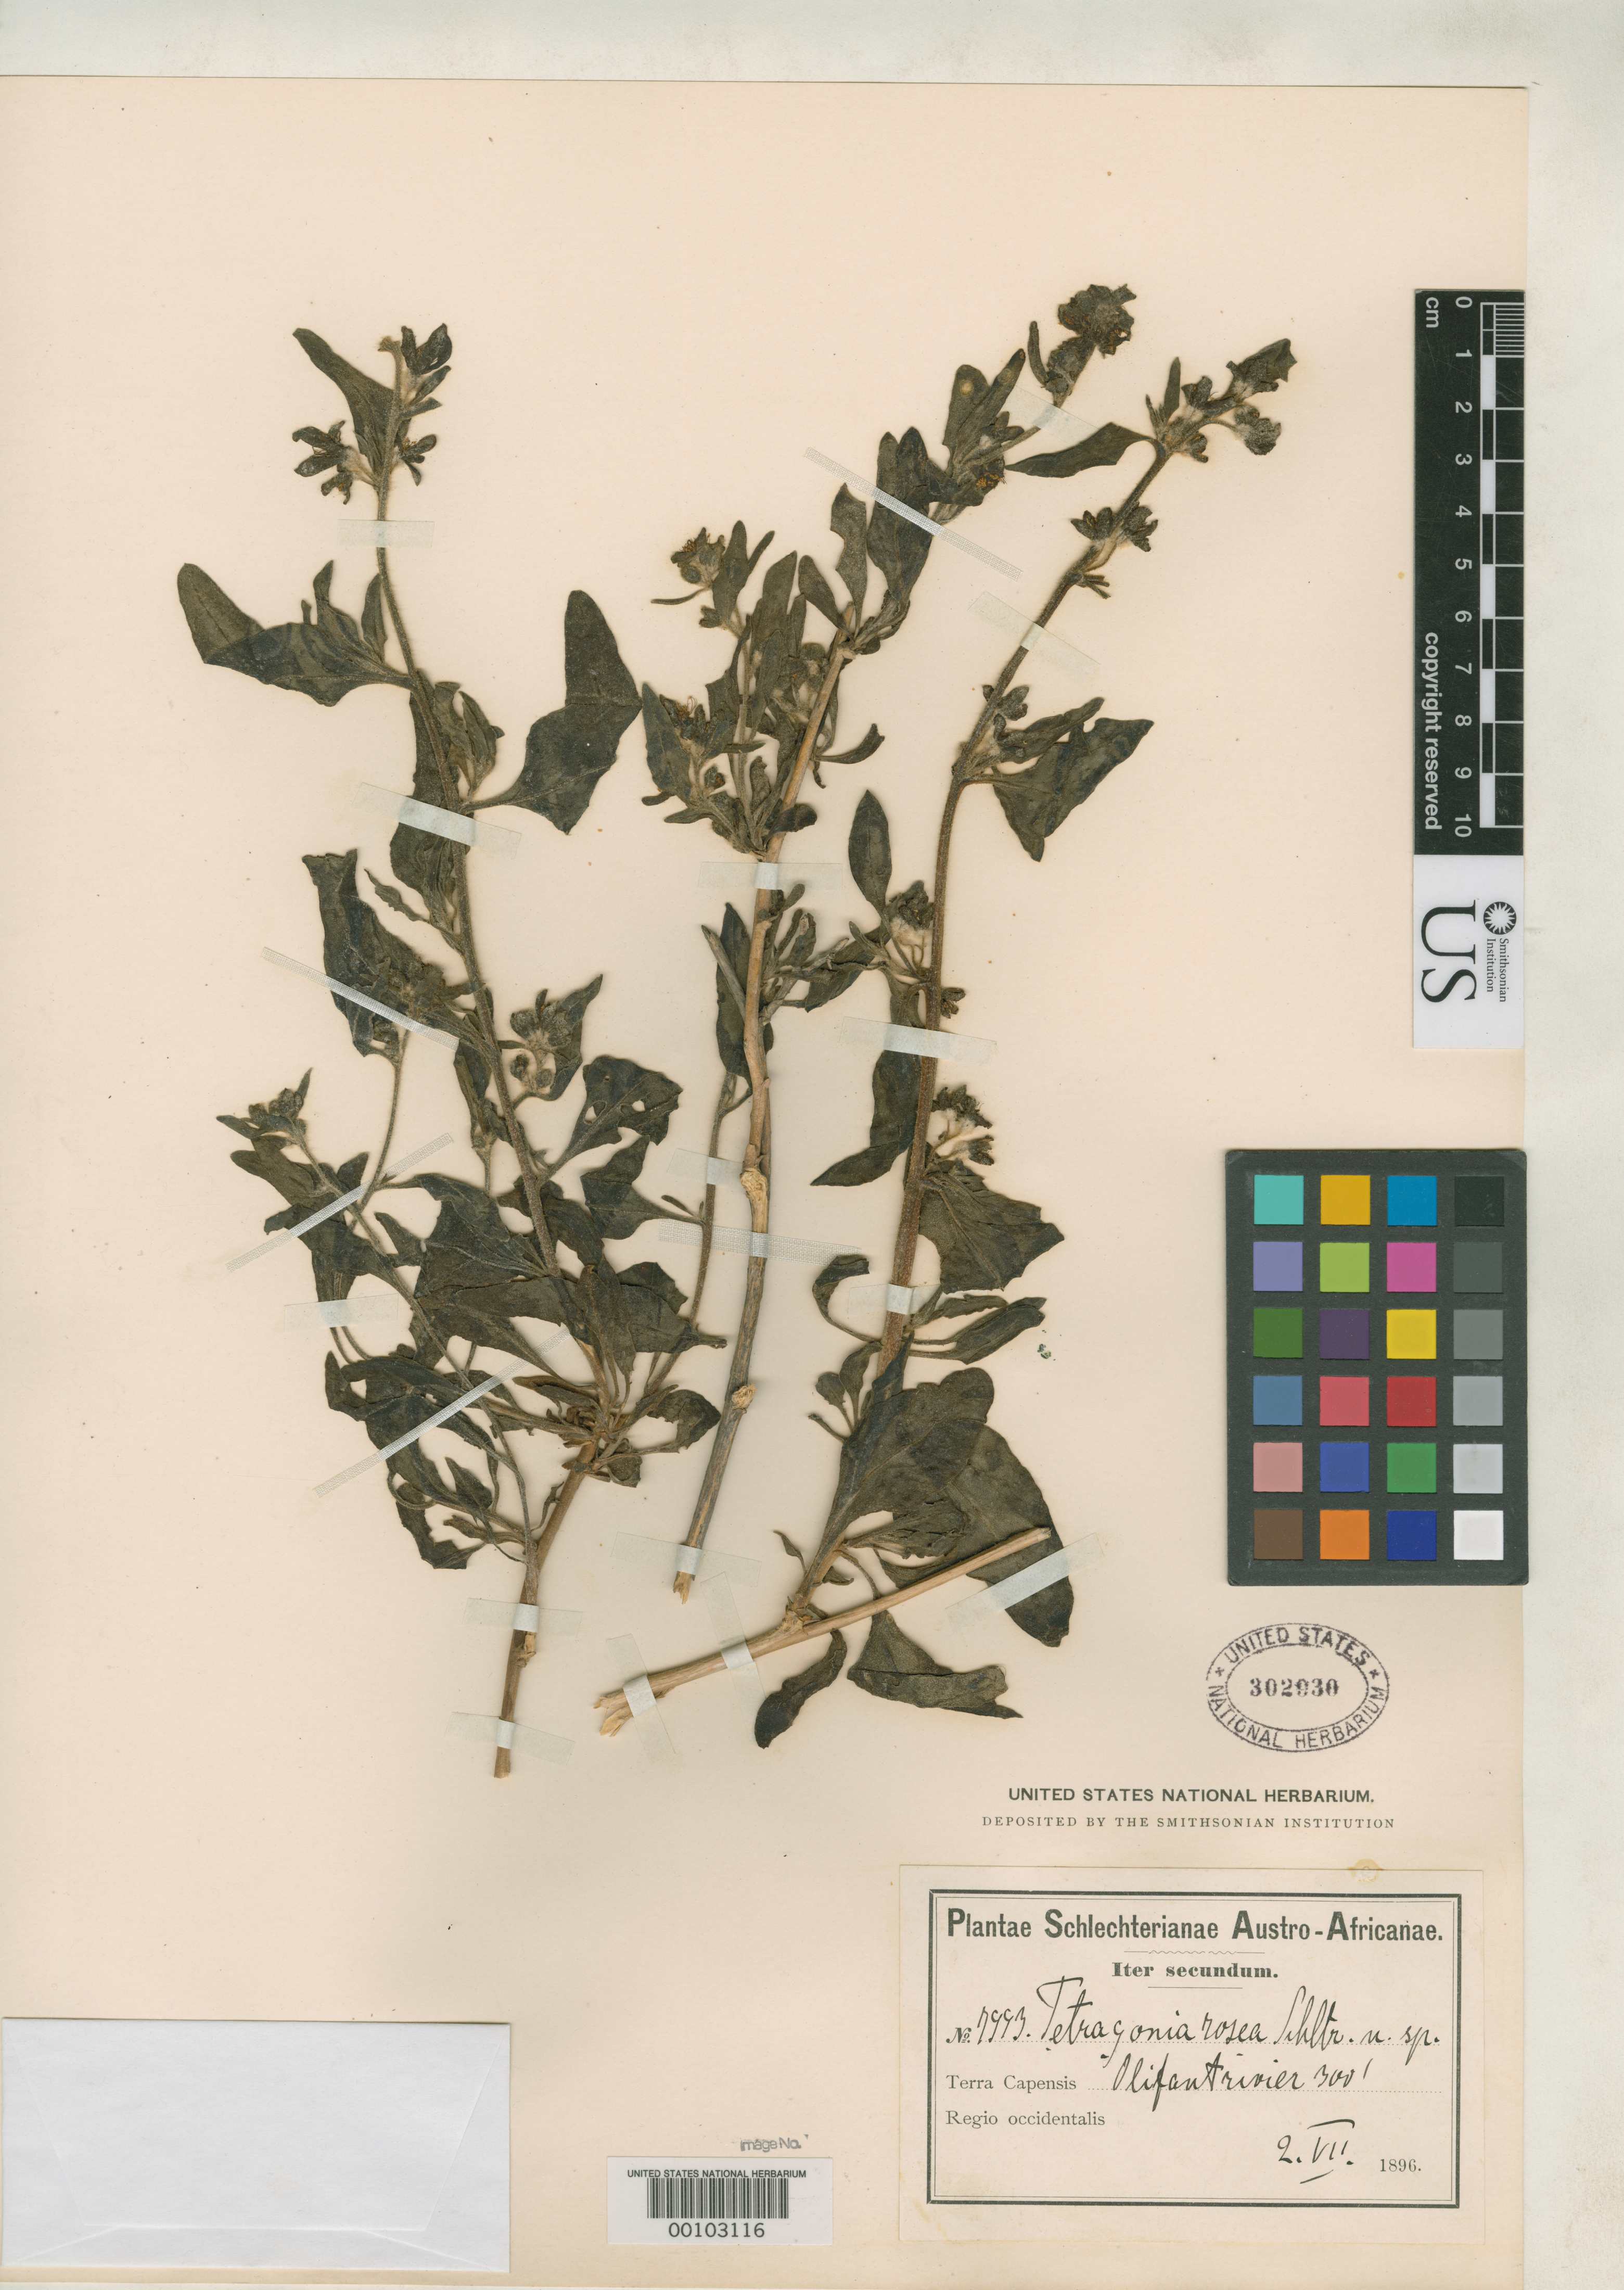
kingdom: Plantae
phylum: Tracheophyta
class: Magnoliopsida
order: Caryophyllales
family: Aizoaceae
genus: Tetragonia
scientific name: Tetragonia rosea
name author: Schltr.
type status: Isotype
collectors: F. R. R. Schlechter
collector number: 7993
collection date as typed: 02 Jul 1896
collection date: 1896-07-02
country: South Africa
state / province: Western Cape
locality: Olifant River.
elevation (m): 91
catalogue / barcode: US 302930